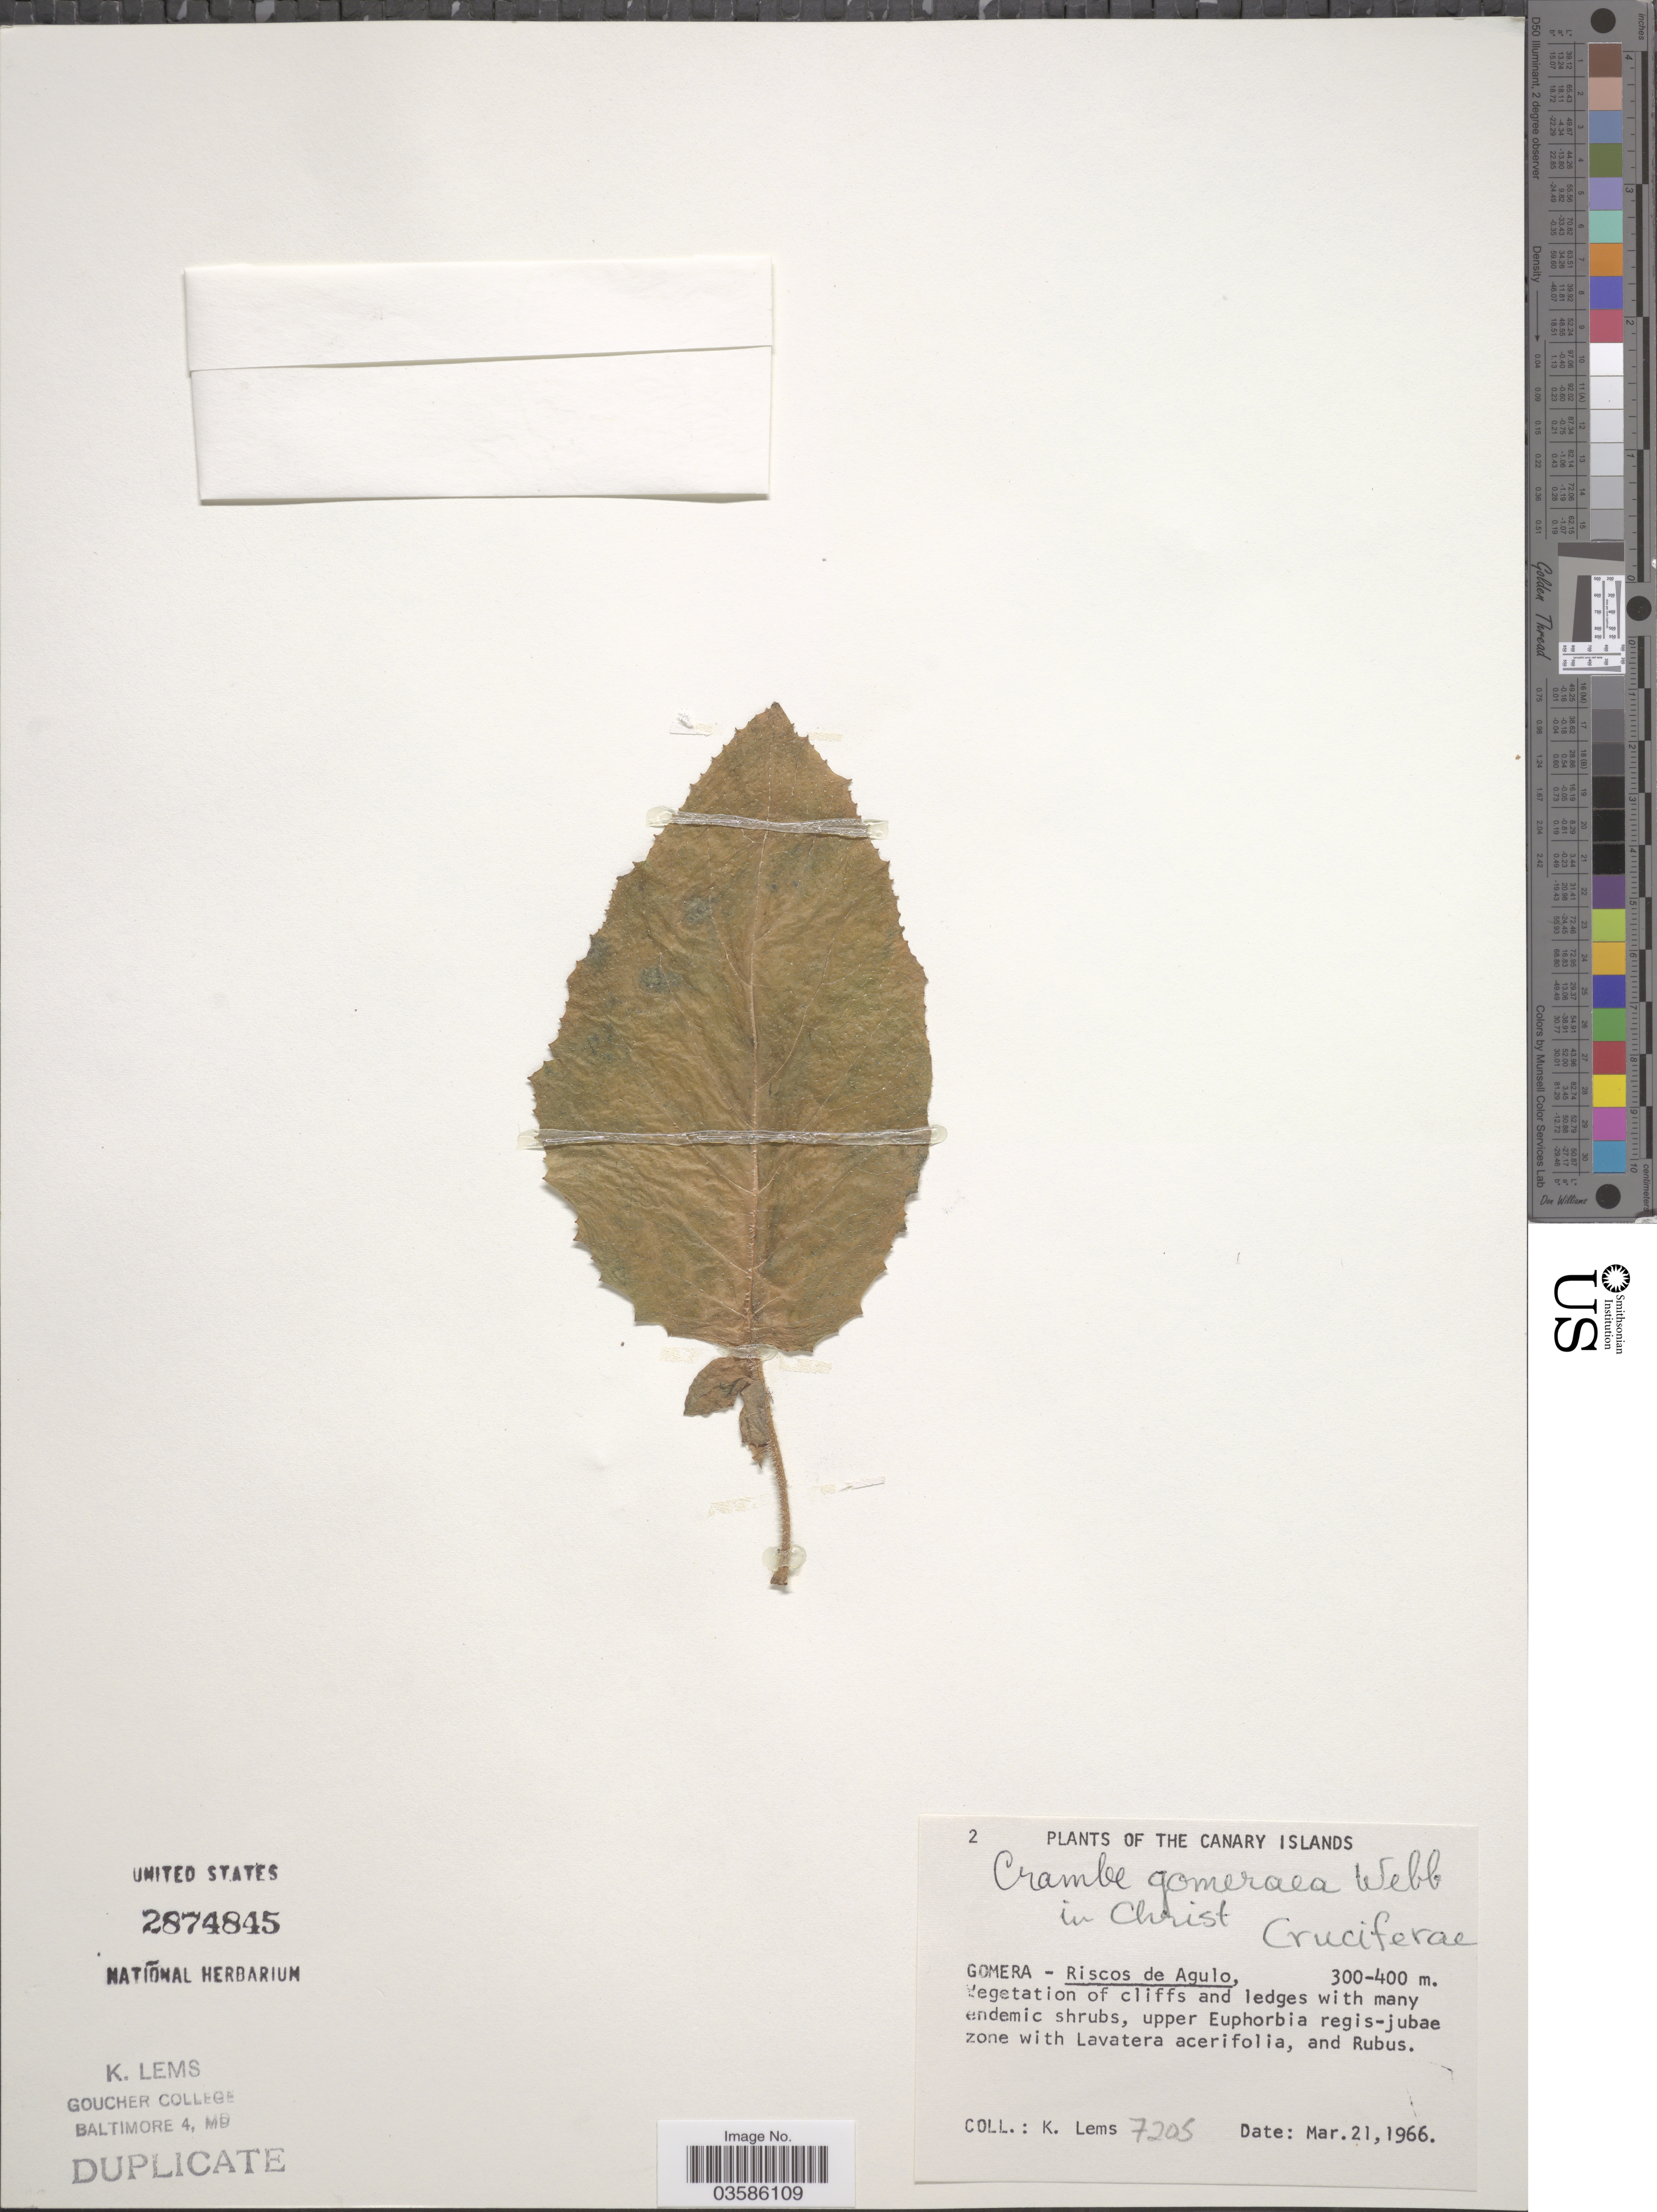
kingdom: Plantae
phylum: Tracheophyta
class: Magnoliopsida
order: Brassicales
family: Brassicaceae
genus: Crambe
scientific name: Crambe gomeraea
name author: Webb. ex Christ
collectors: K. Lems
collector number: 7205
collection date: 1966-03-21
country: Spain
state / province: Canarias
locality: The Canary Islands. Gomera - Riscos de Agulo.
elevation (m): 300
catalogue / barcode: US 2874845